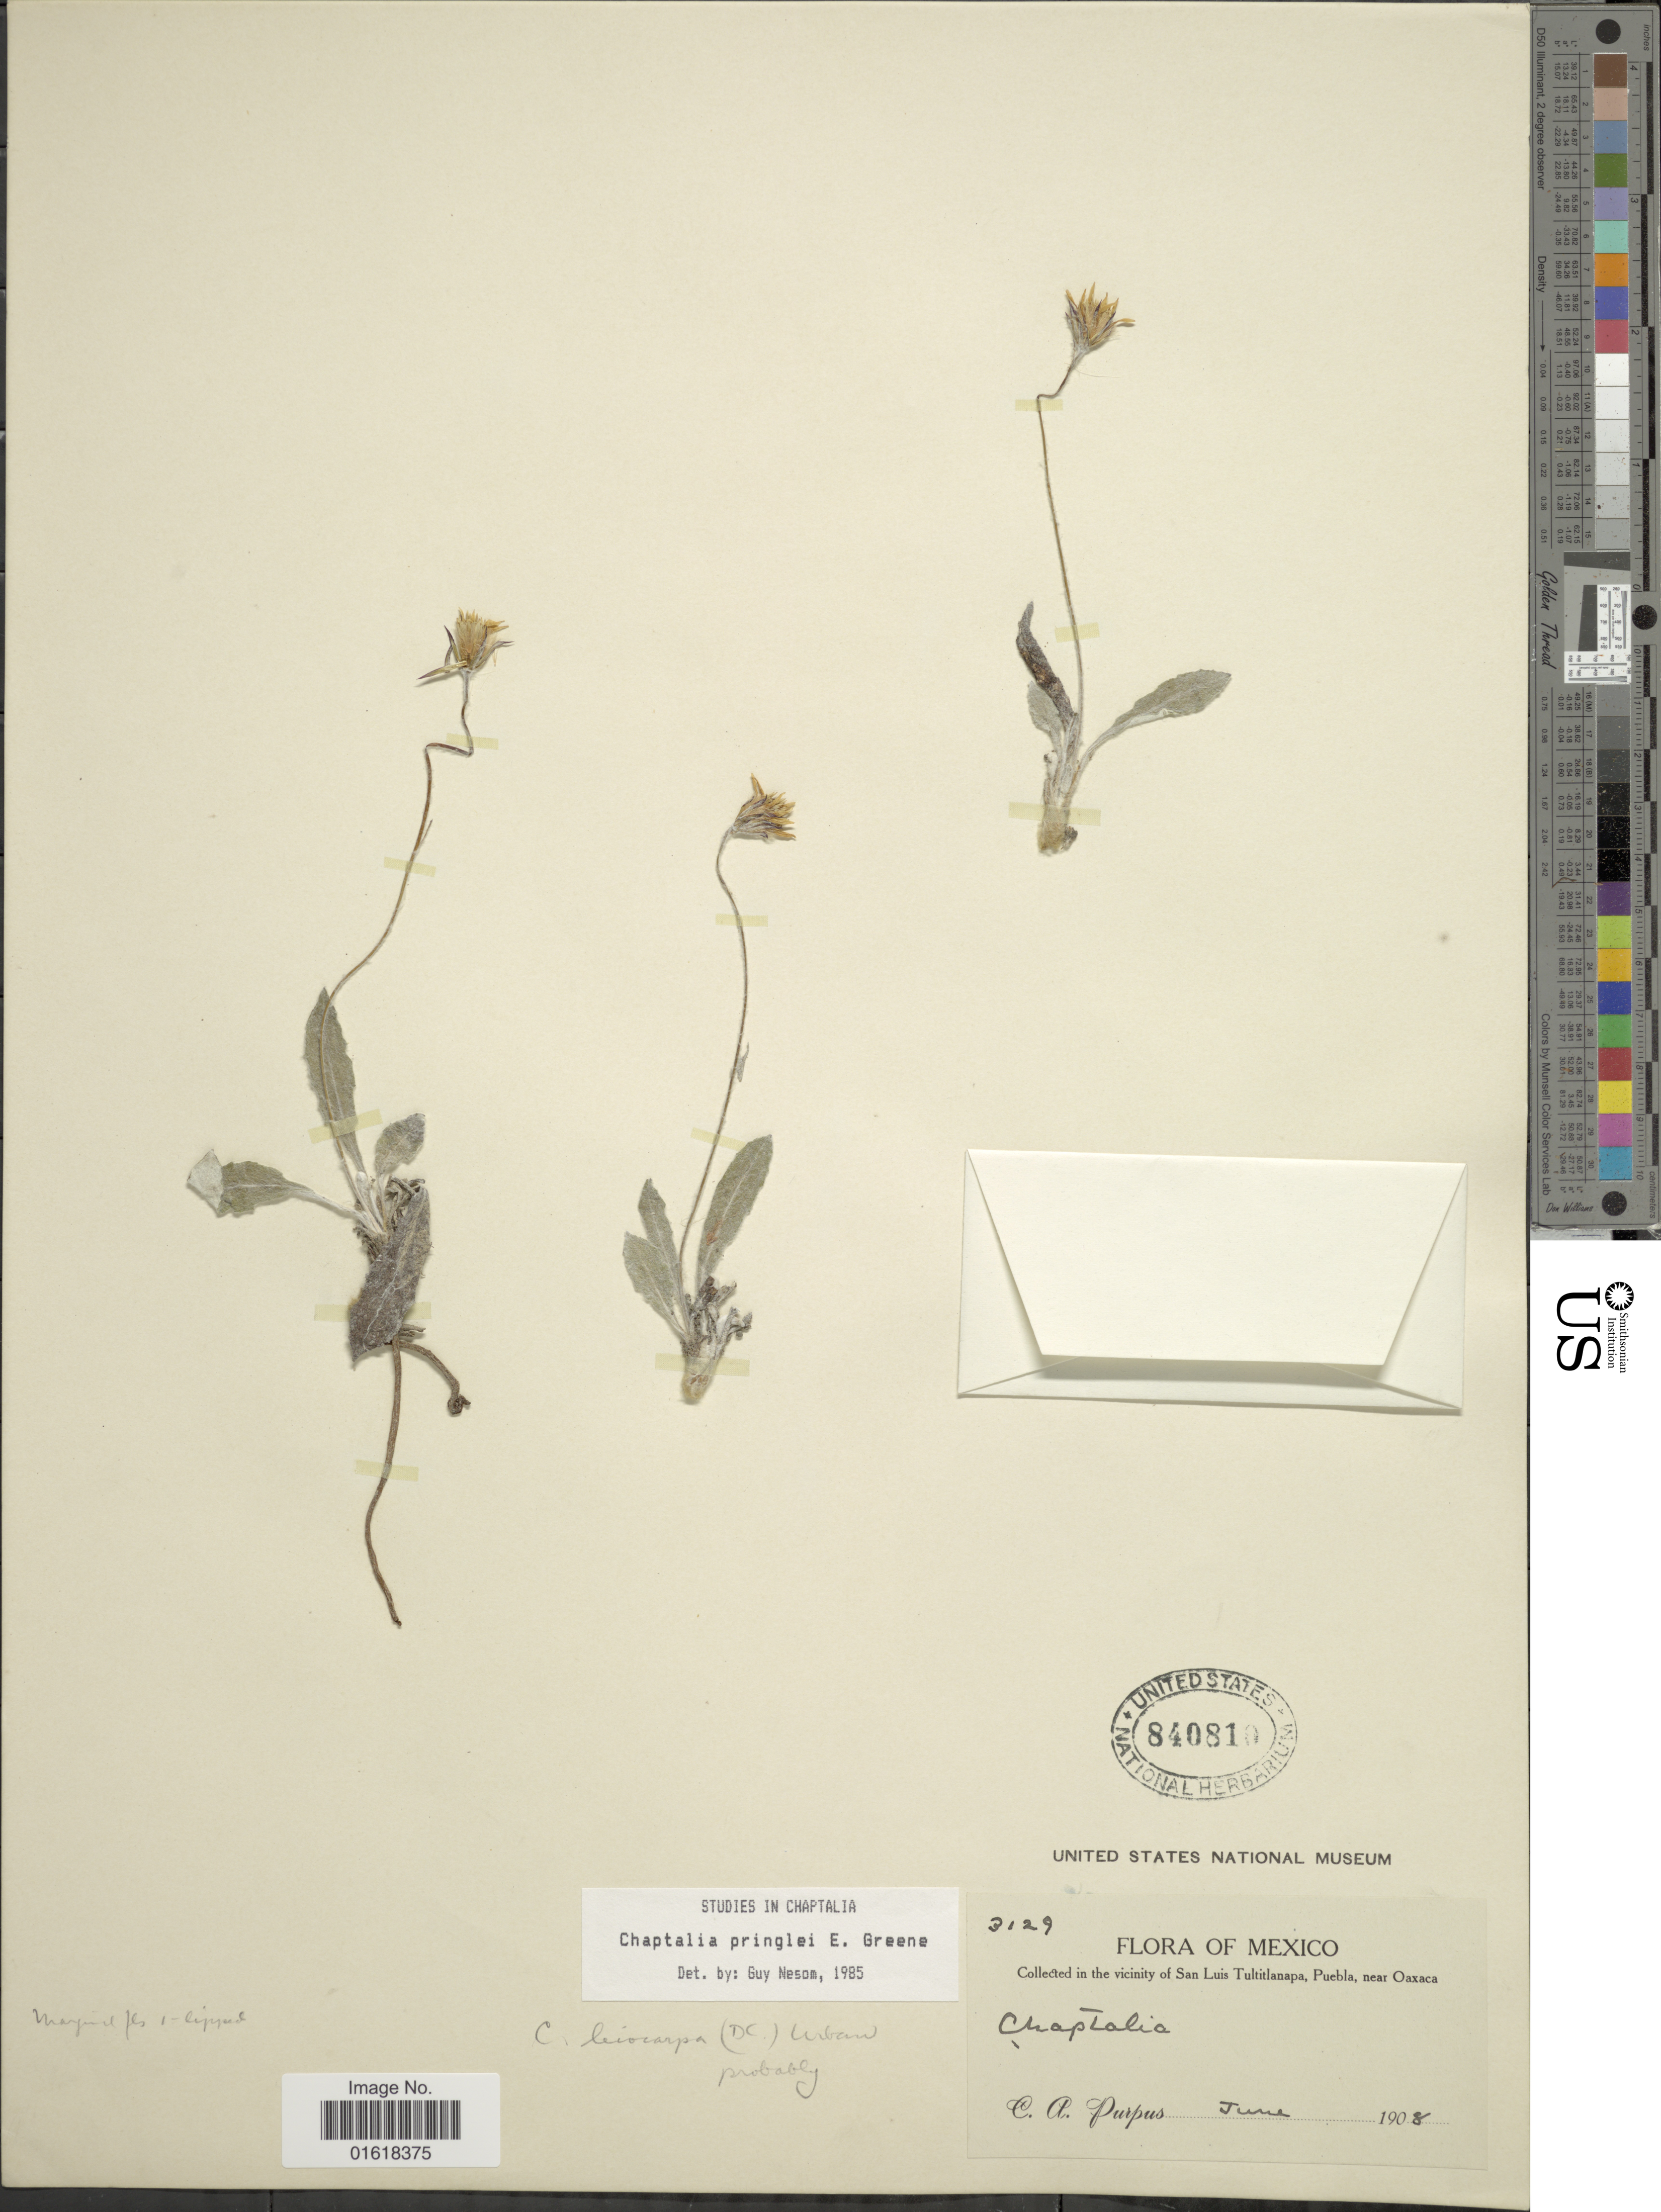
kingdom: Plantae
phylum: Tracheophyta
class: Magnoliopsida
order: Asterales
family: Asteraceae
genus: Chaptalia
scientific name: Chaptalia pringlei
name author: Greene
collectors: C. A. Purpus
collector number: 3129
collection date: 1908-06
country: Mexico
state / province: Oaxaca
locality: Vicinity of San Luis Tultitlanapa, Puebla, near Oaxaca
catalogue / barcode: US 840819